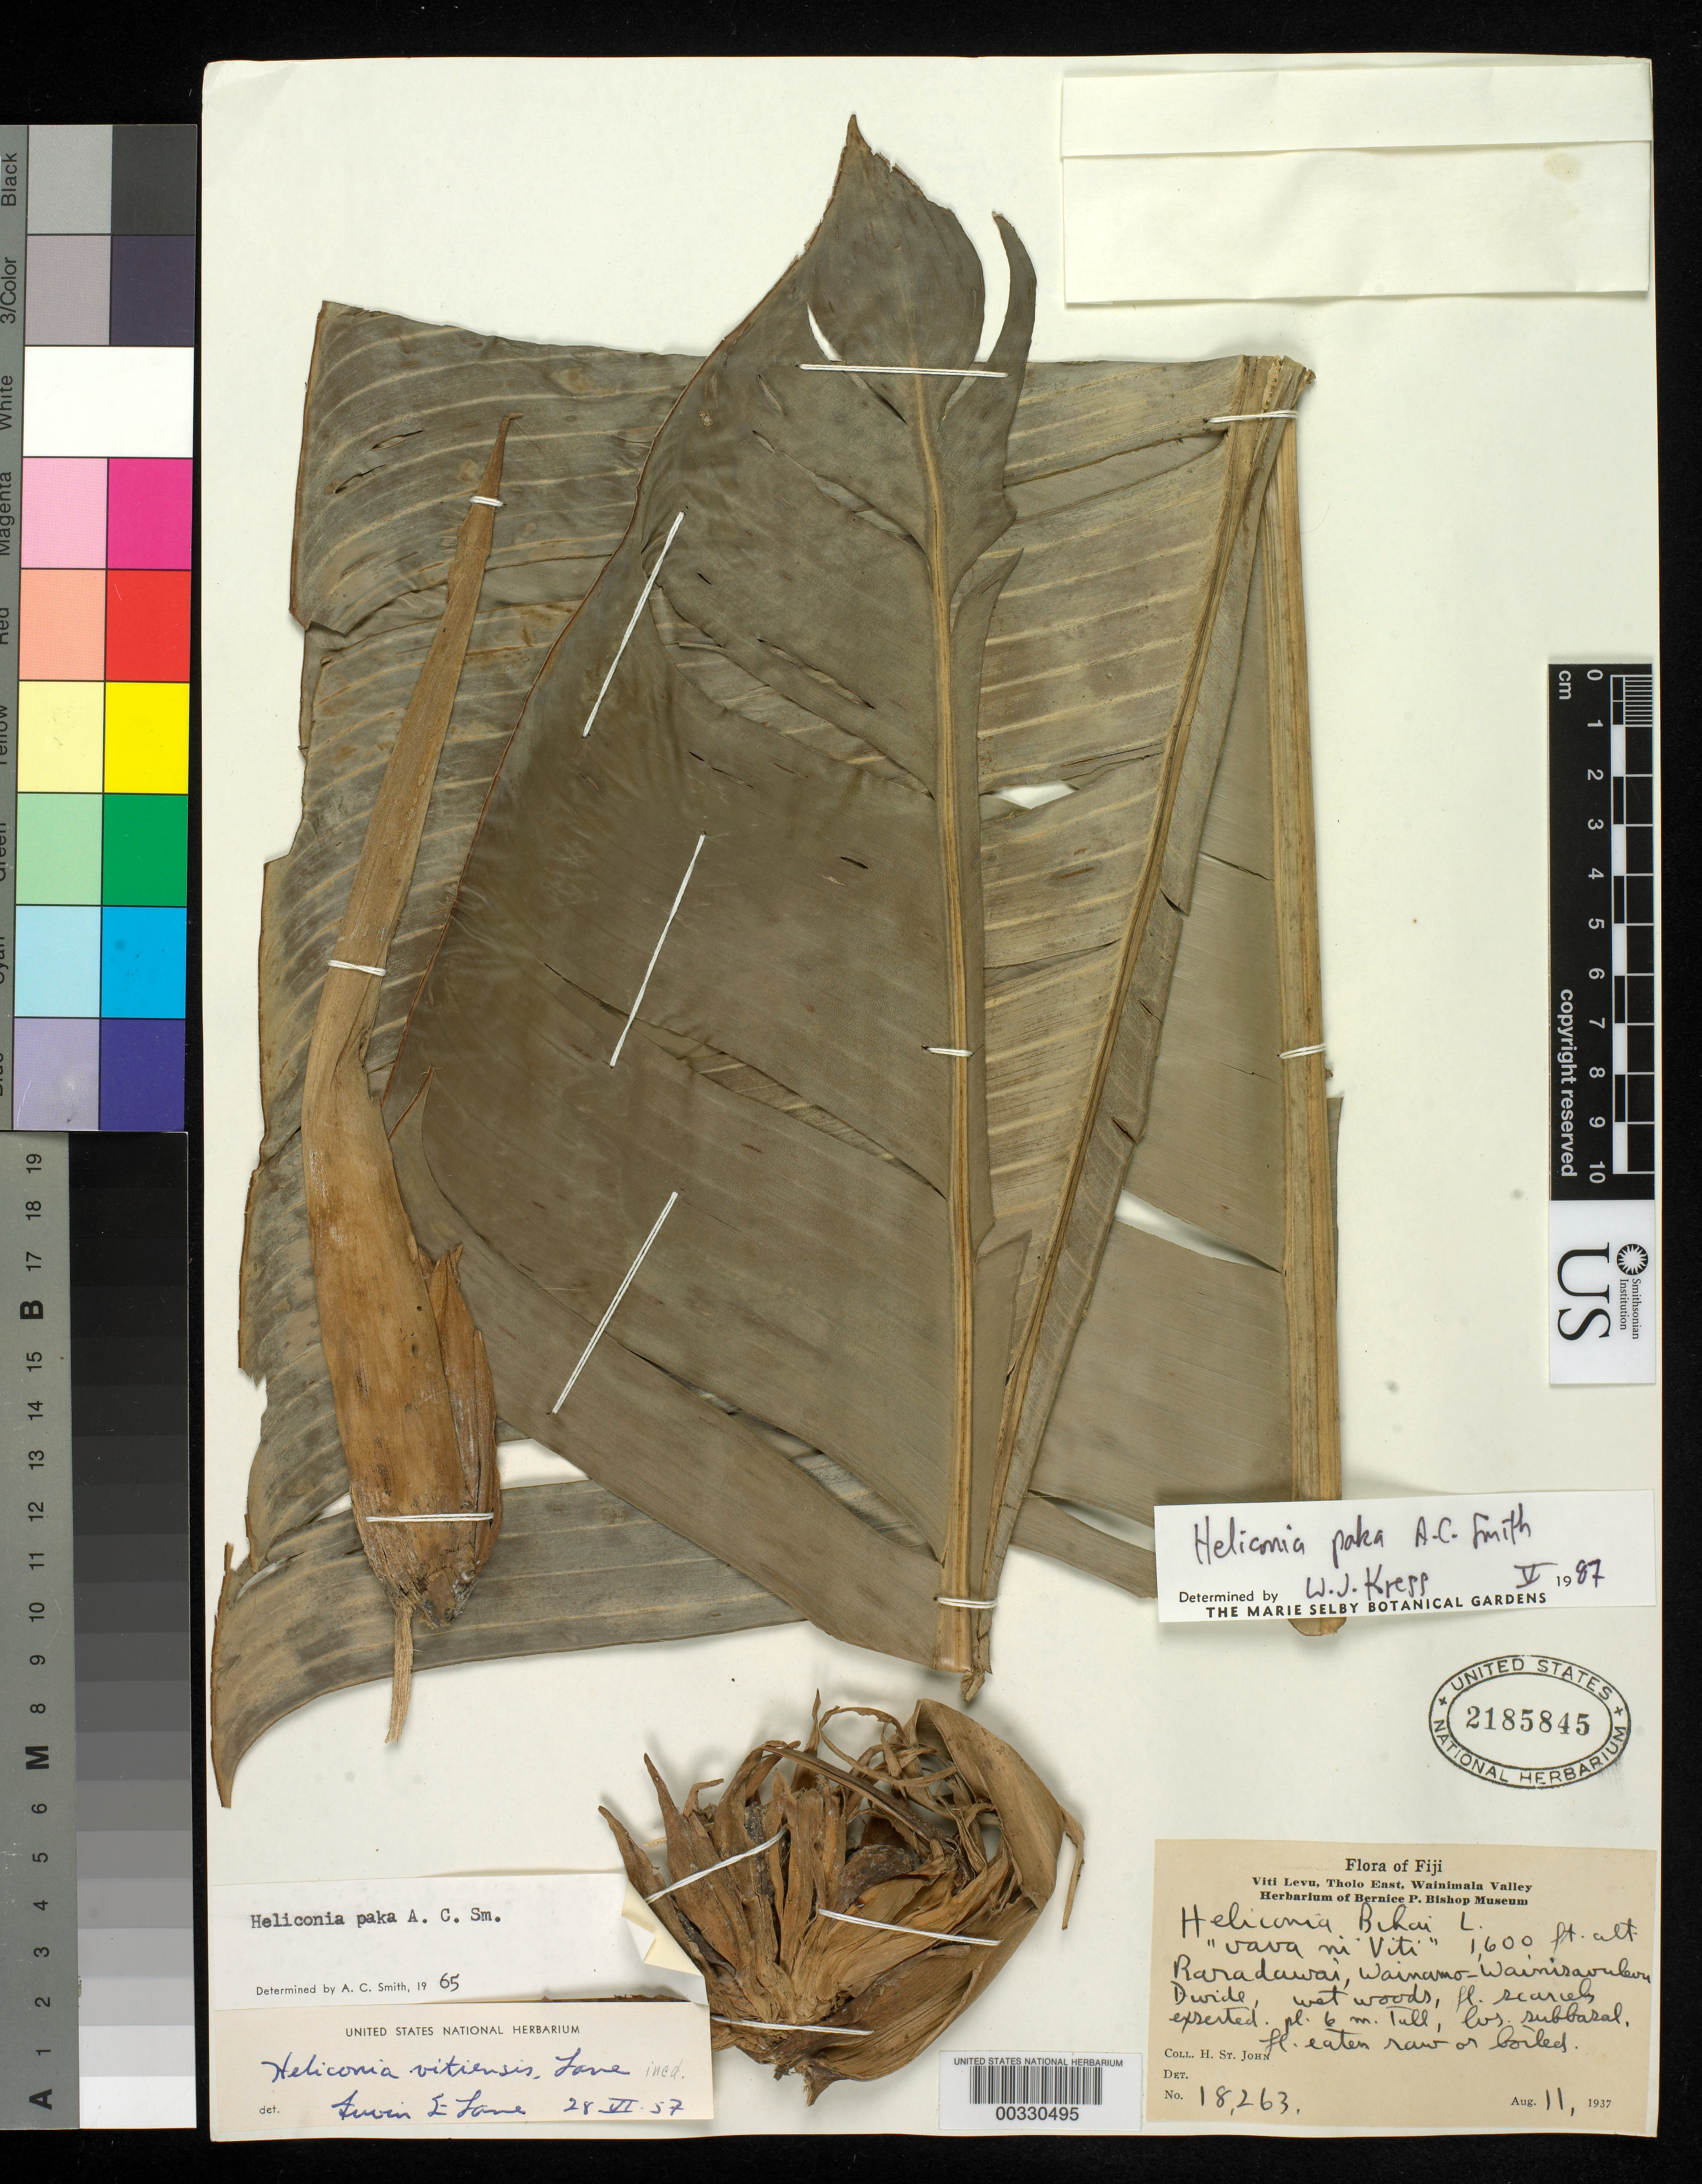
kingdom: Plantae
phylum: Tracheophyta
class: Liliopsida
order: Zingiberales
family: Heliconiaceae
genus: Heliconia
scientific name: Heliconia paka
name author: A.C. Sm.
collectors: H. St. John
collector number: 18263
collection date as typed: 11 Aug 1937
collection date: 1937-08-11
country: Fiji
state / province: Central Division ?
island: Viti Levu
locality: Tholo east, wainmala valley. [wainimala valley?]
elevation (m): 488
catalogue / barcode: US 2185845